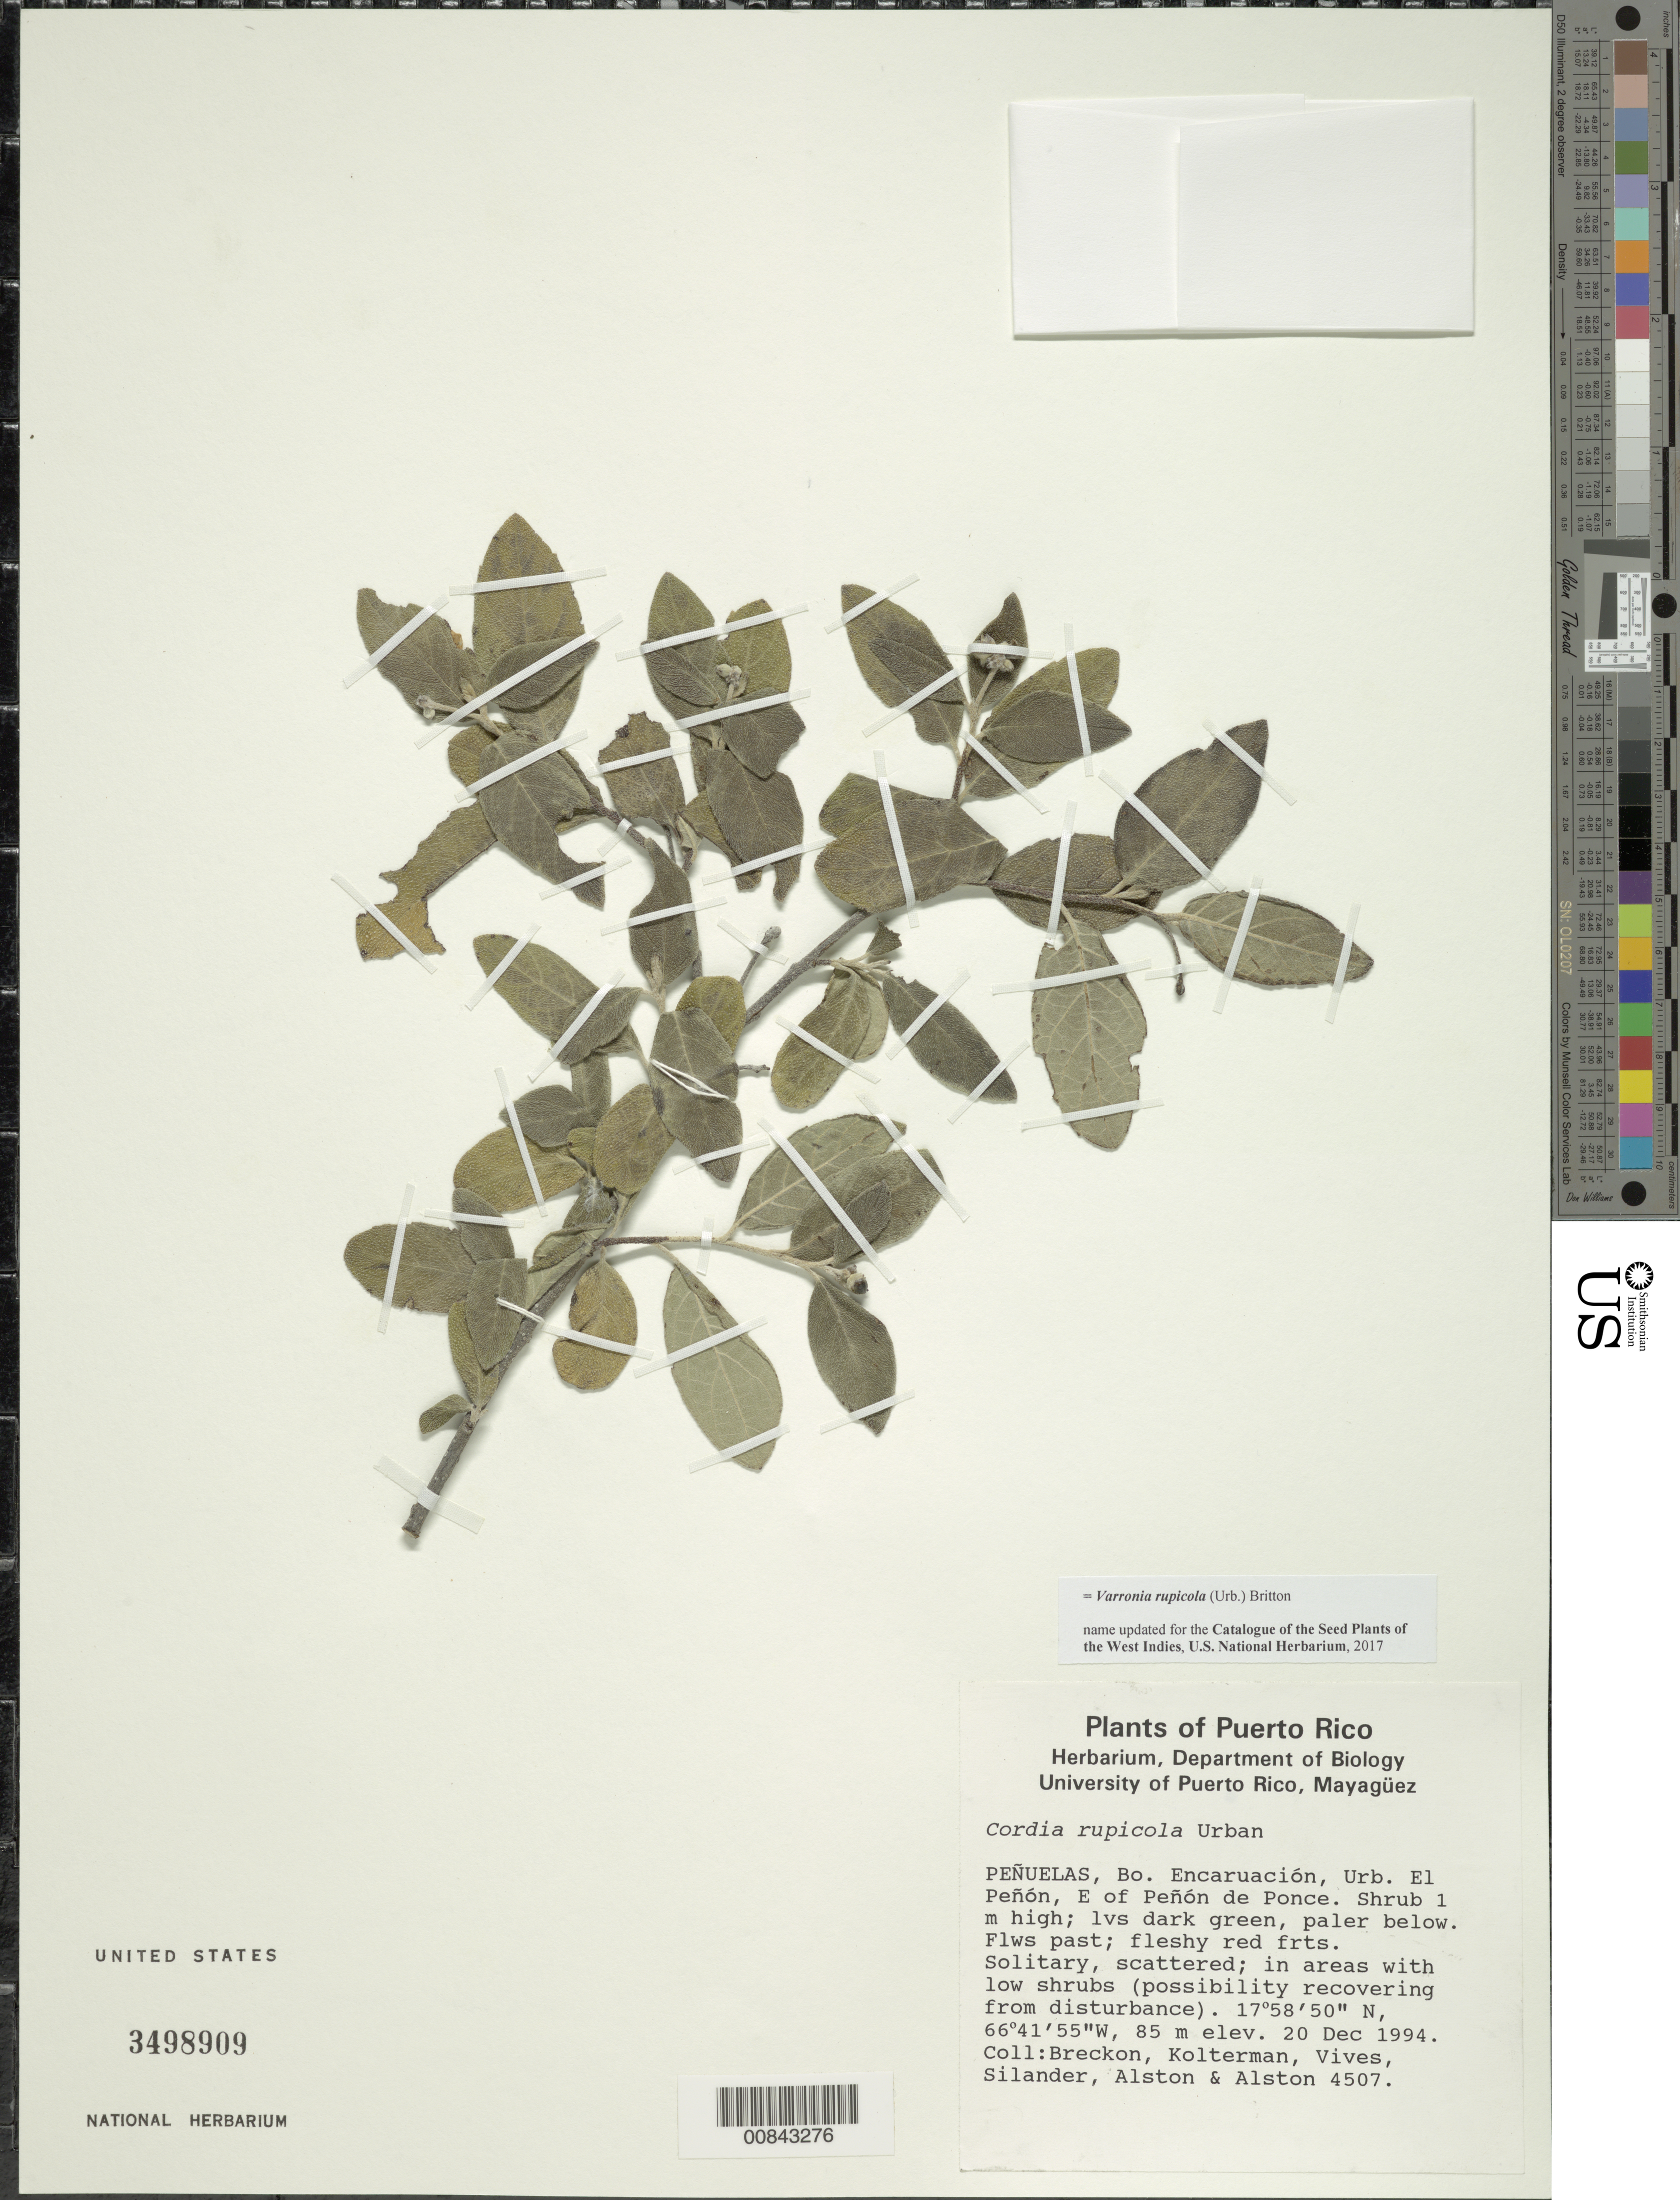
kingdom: Plantae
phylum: Tracheophyta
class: Magnoliopsida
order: Boraginales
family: Cordiaceae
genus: Varronia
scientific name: Varronia rupicola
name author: (Urb.) Britton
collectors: G. Breckon et al.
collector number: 4507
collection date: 1994-12-20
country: Puerto Rico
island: Puerto Rico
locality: Peñuelas, Bo. Encaruación, Urb. El Peñón, E of Peñón de Ponce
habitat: Solitary, scattered; in areas with low shrubs (possibility recovering from disturbances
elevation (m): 85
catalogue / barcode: US 3498909